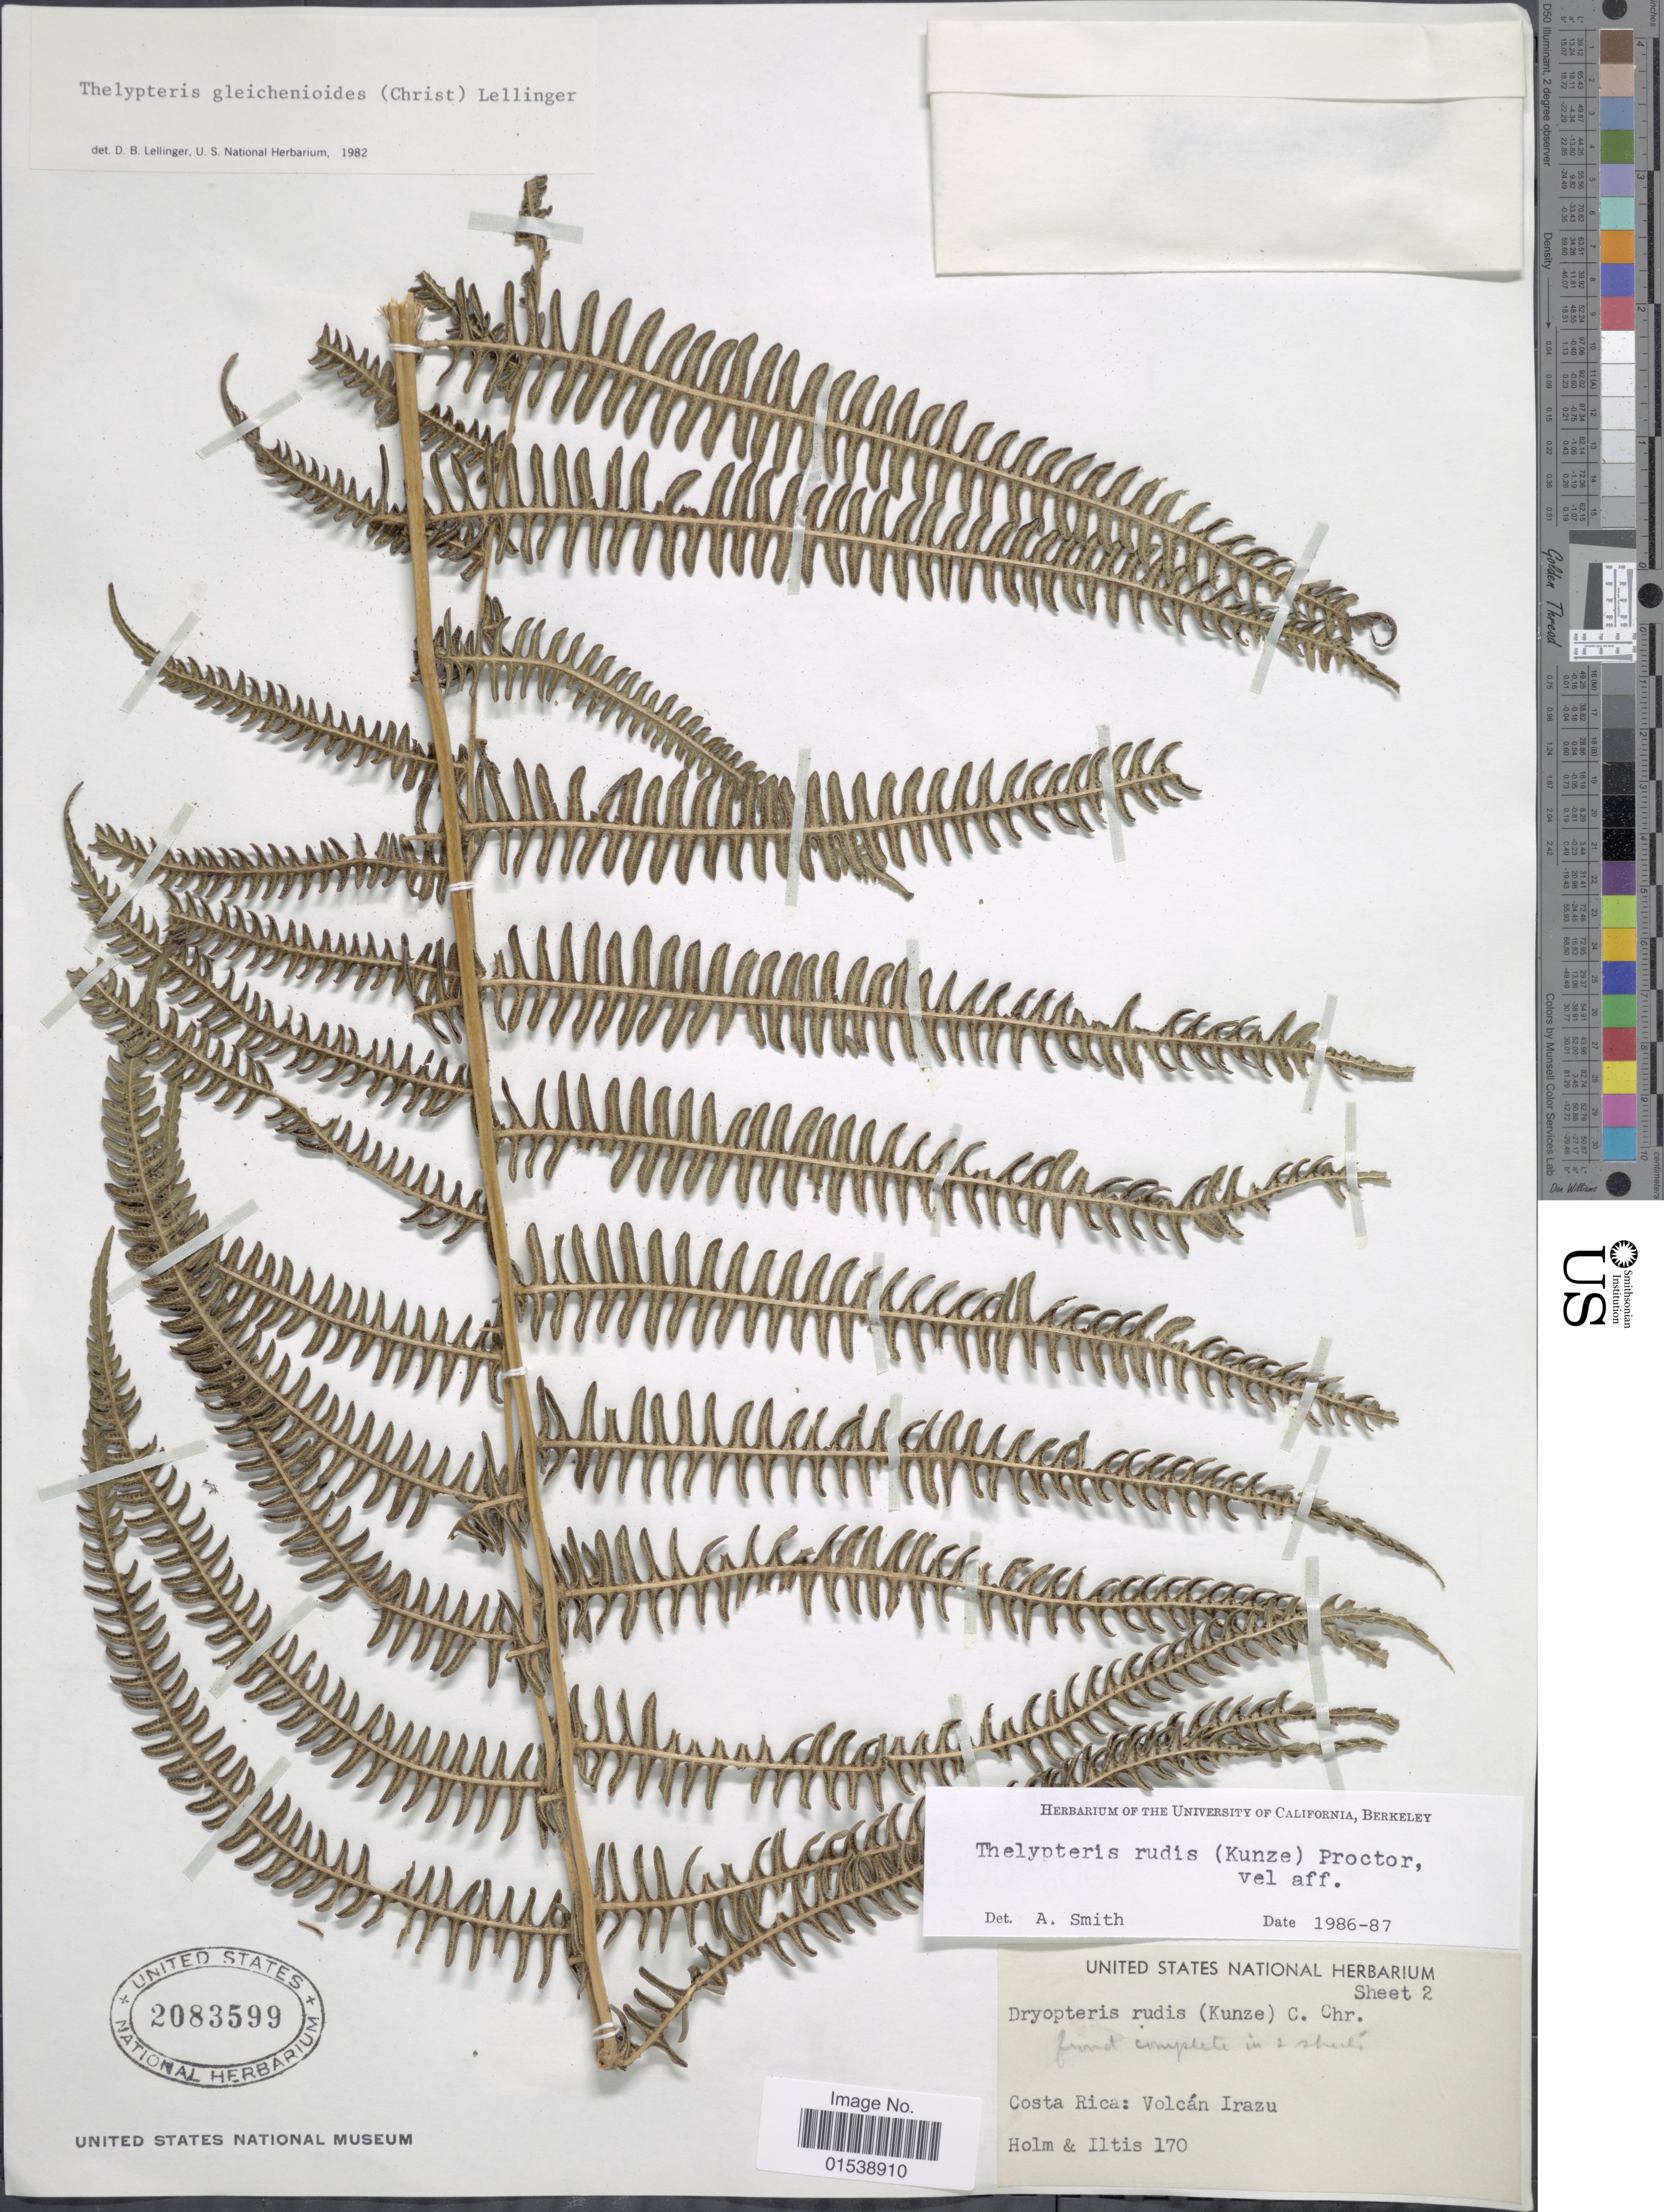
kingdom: Plantae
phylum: Tracheophyta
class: Polypodiopsida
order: Polypodiales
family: Thelypteridaceae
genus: Amauropelta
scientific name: Amauropelta rudis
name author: (Kunze) Pic. Serm.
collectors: -- Holm & -- Iltis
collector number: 170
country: Costa Rica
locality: Costa Rica: Volcan Irazu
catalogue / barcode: US 2083599